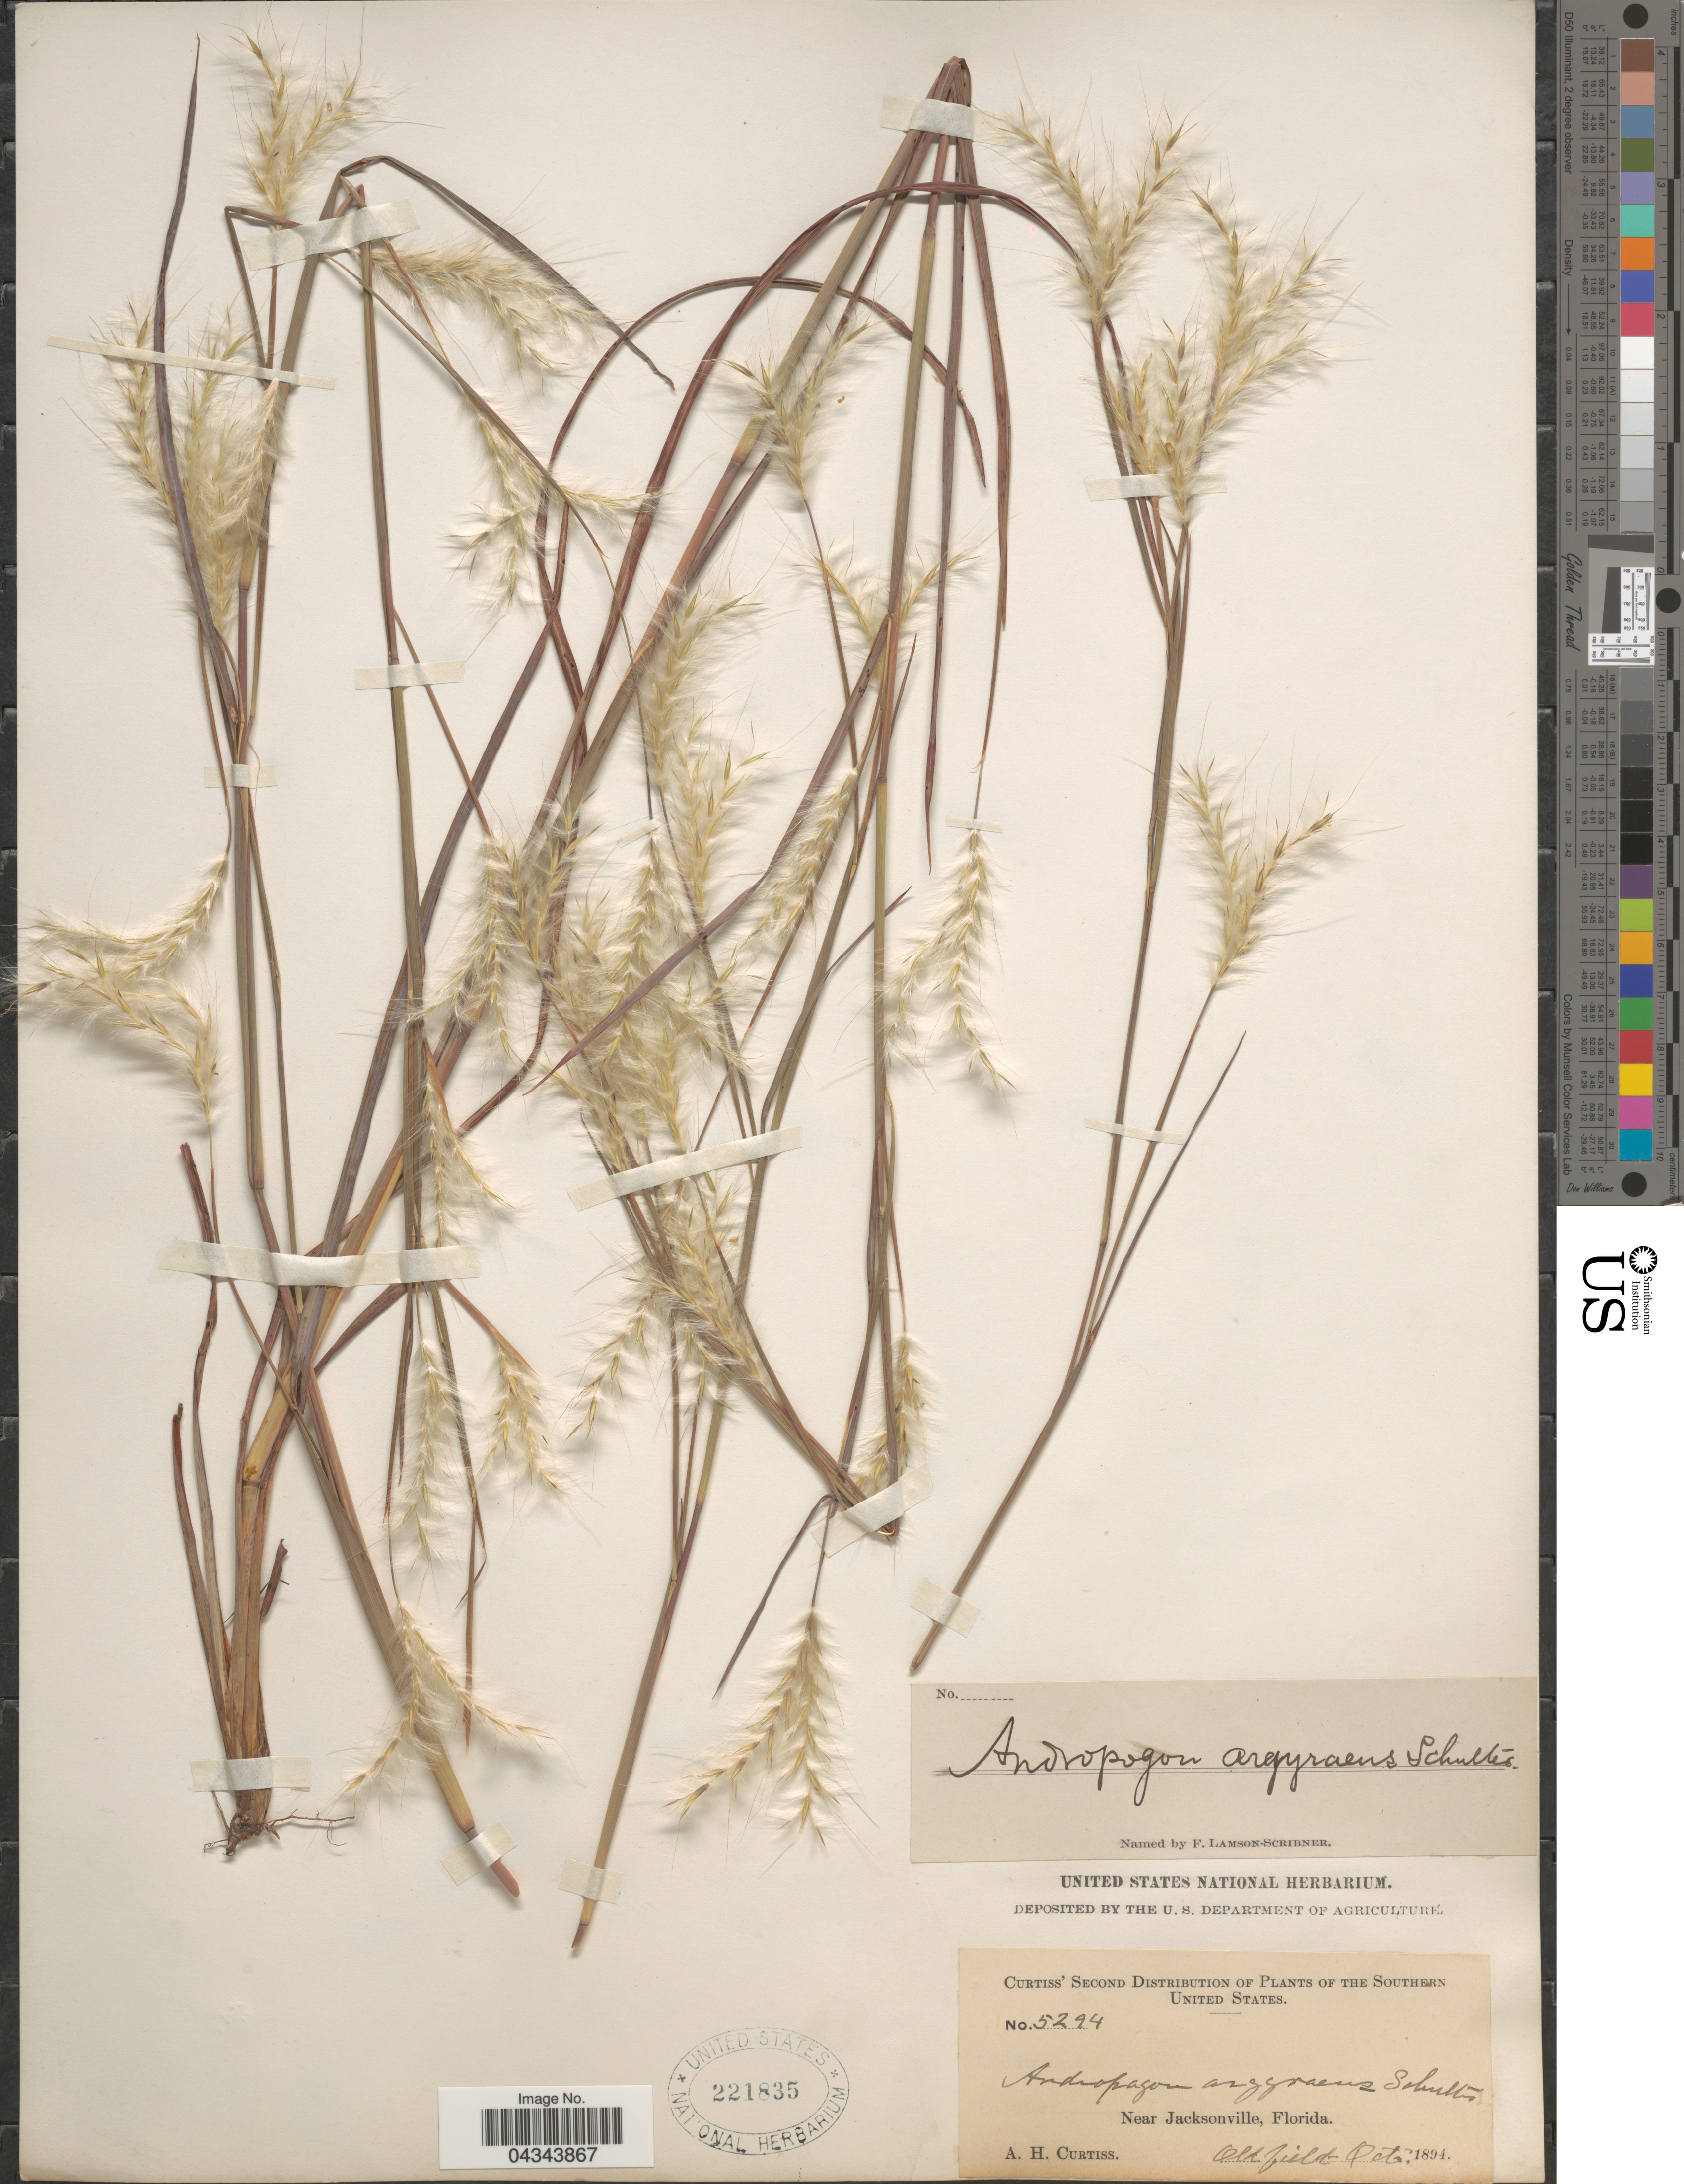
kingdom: Plantae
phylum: Tracheophyta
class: Liliopsida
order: Poales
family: Poaceae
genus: Andropogon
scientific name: Andropogon ternarius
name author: Michx.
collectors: A. H. Curtiss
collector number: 5294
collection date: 1894-10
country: United States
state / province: Florida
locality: Southern United States. Near Jacksonville.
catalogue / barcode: US 221835